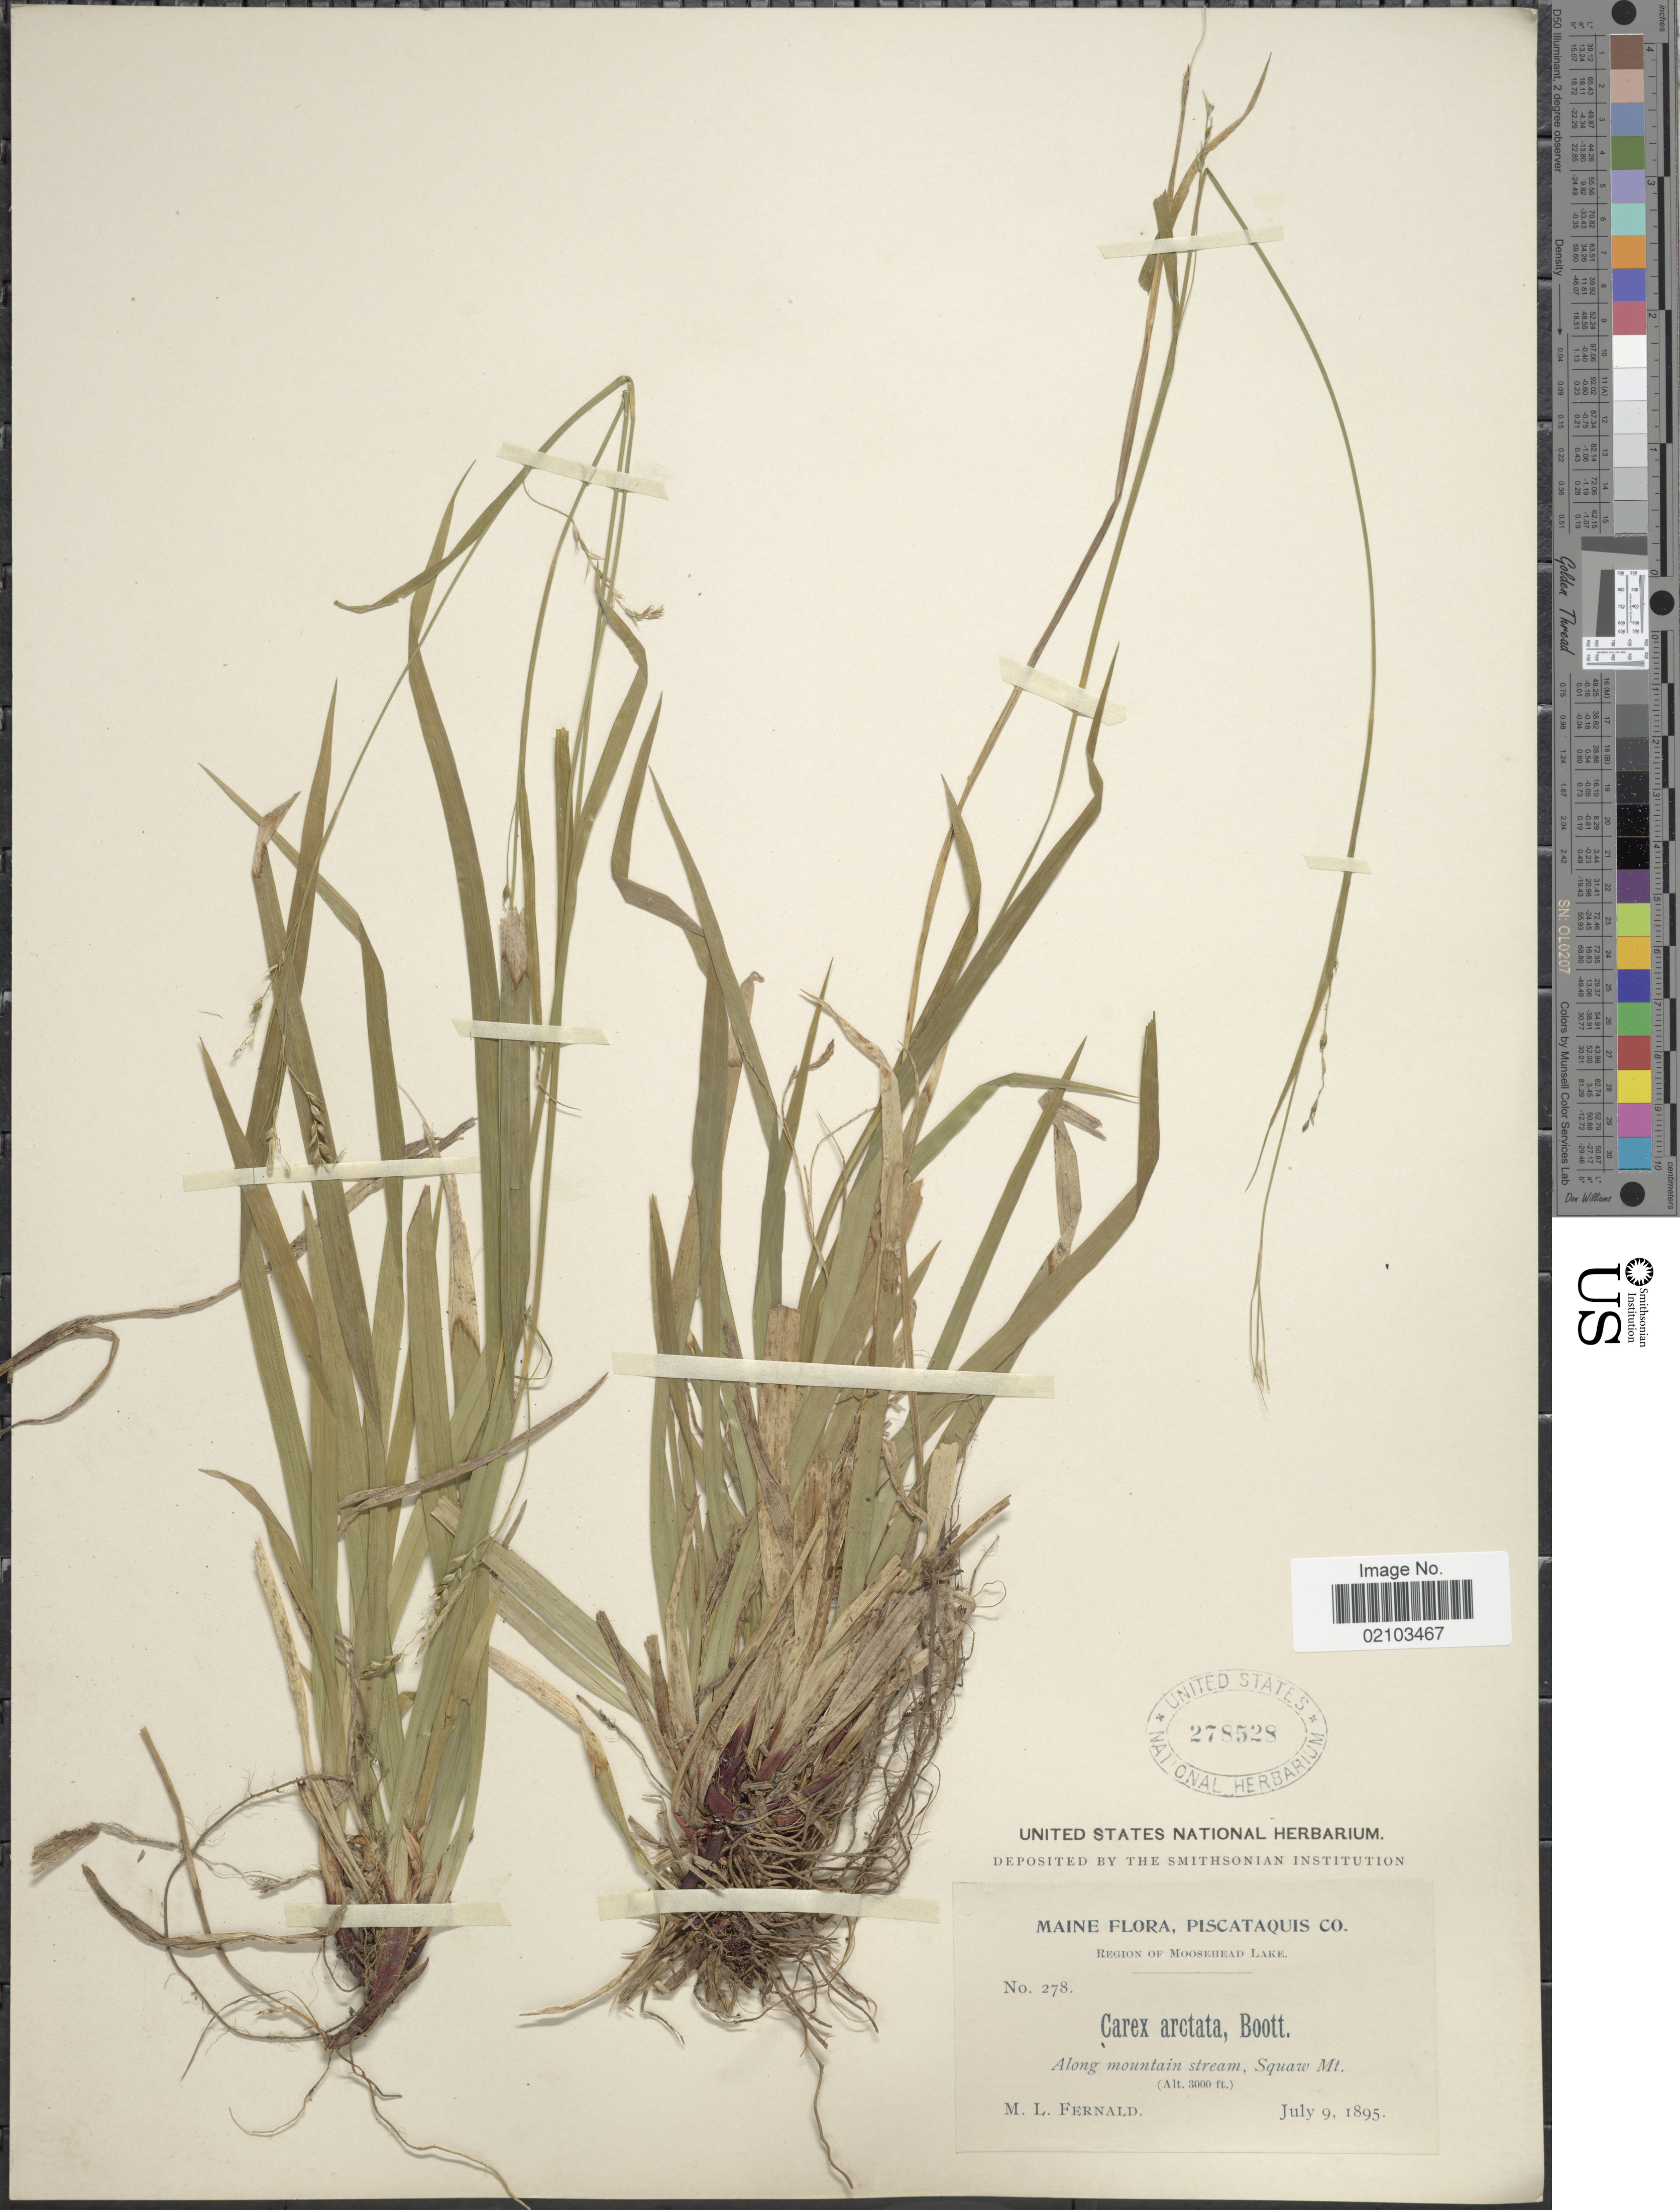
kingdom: Plantae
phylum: Tracheophyta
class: Liliopsida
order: Poales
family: Cyperaceae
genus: Carex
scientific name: Carex arctata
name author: Boott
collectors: M. L. Fernald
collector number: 278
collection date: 1895-07-09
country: United States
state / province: Maine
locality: Piscataquis Co., Region of Moosehead Lake, along mountain stream, Squaw Mt.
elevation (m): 914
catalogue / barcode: US 278528